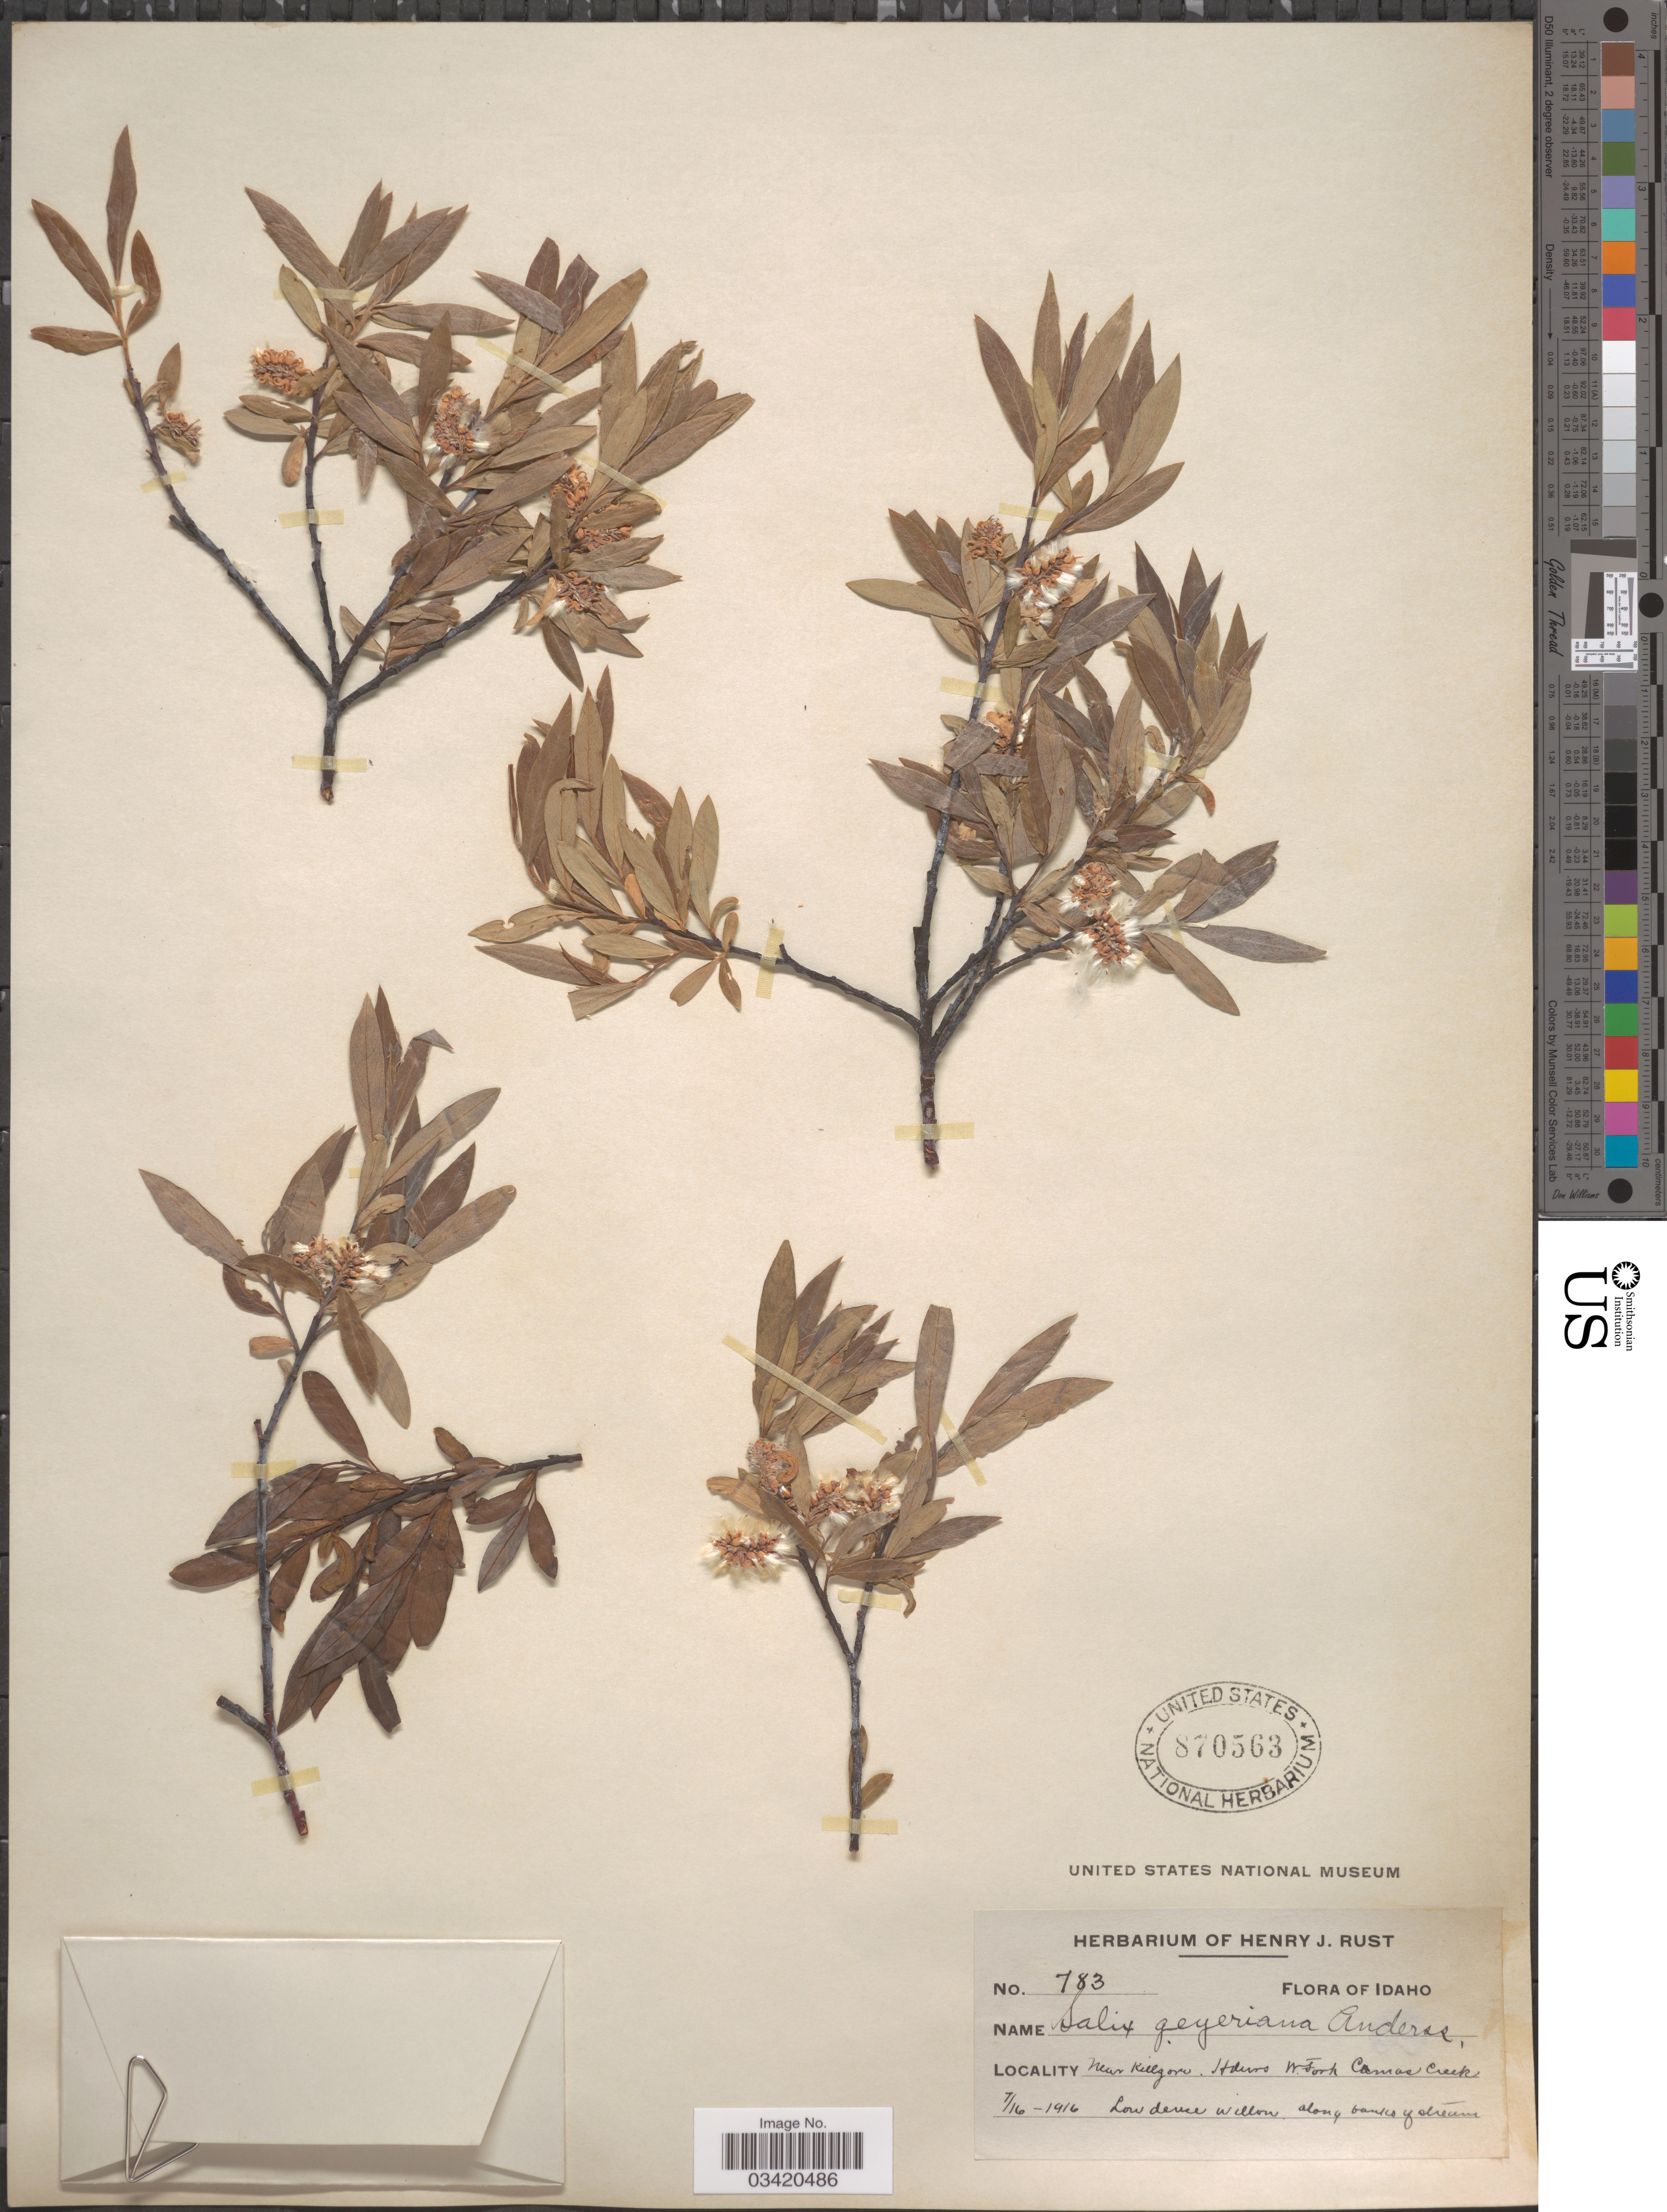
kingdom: Plantae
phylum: Tracheophyta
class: Magnoliopsida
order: Malpighiales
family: Salicaceae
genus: Salix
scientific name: Salix geyeriana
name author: Andersson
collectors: ex herb. Henry J. Rust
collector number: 783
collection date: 1916-07-16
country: United States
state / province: Idaho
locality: Near Killgore. Hdwrs W. Fork Camas Creek.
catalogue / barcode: US 870563